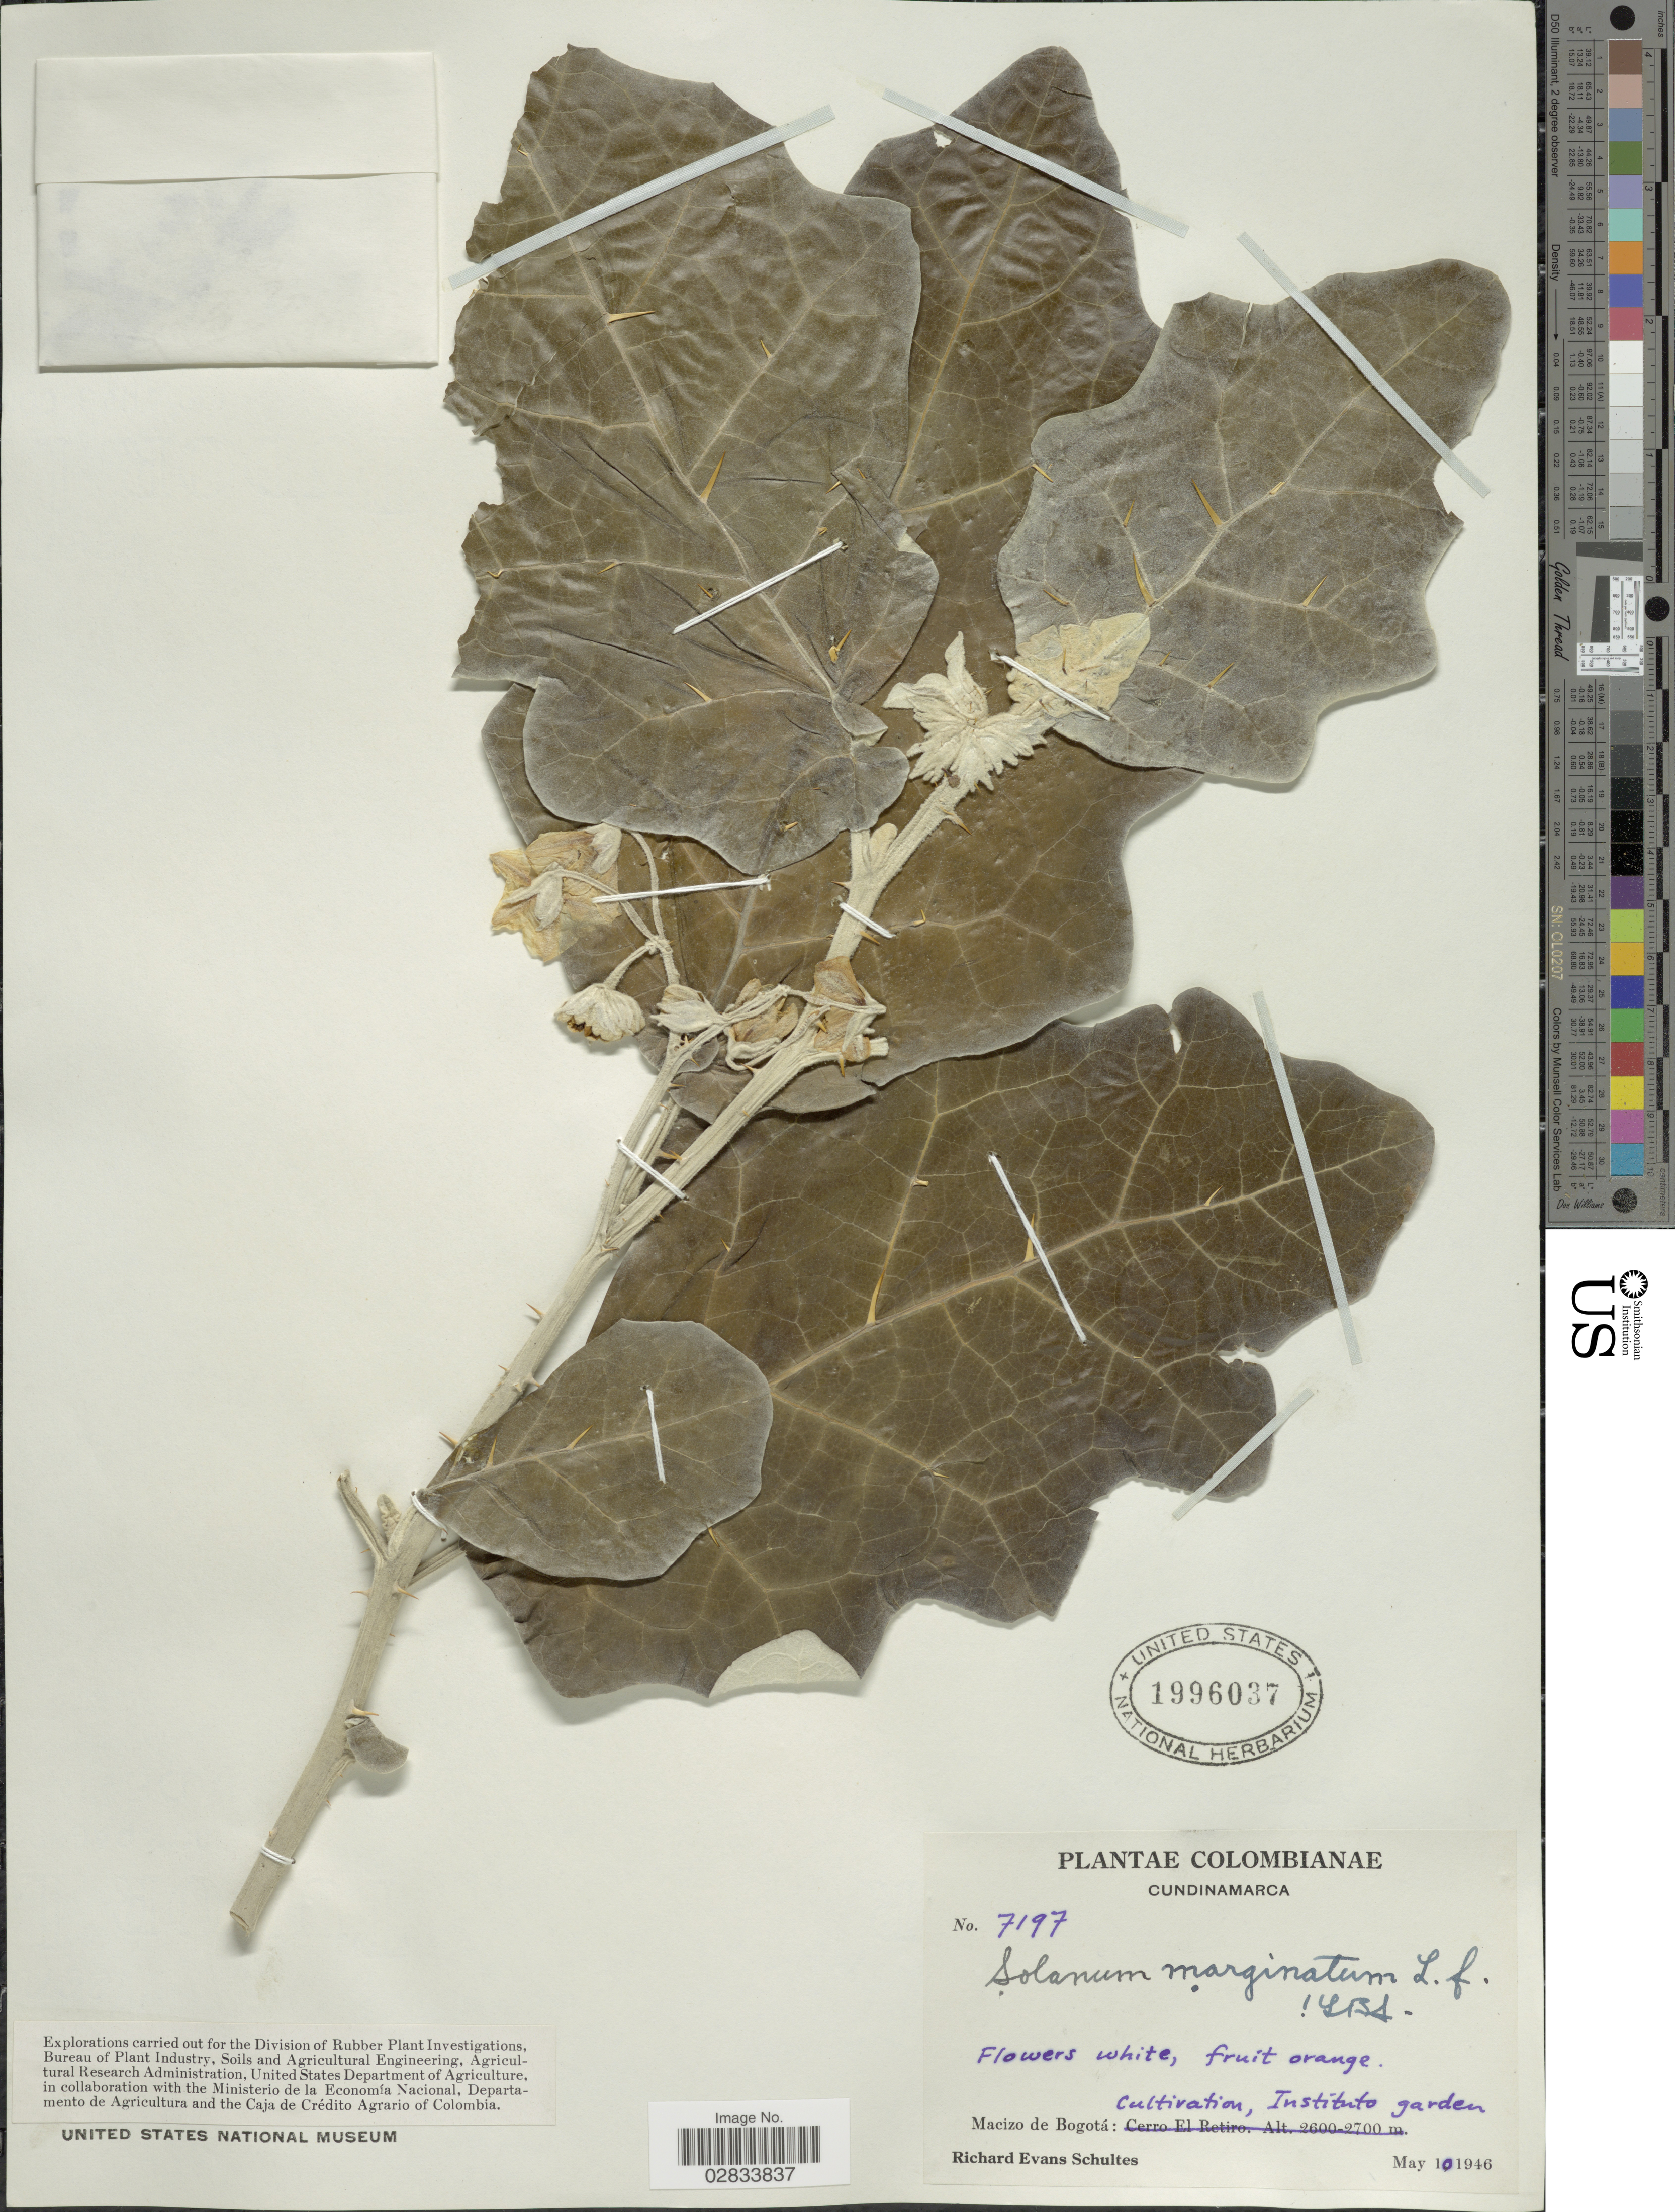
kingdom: Plantae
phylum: Tracheophyta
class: Magnoliopsida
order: Solanales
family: Solanaceae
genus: Solanum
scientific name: Solanum marginatum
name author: L. f.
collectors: R. E. Schultes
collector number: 7197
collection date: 1946-05-10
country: Colombia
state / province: Cundinamarca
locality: Macizo de Bogotá: Cultivation, Instítuto garden.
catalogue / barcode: US 1996037